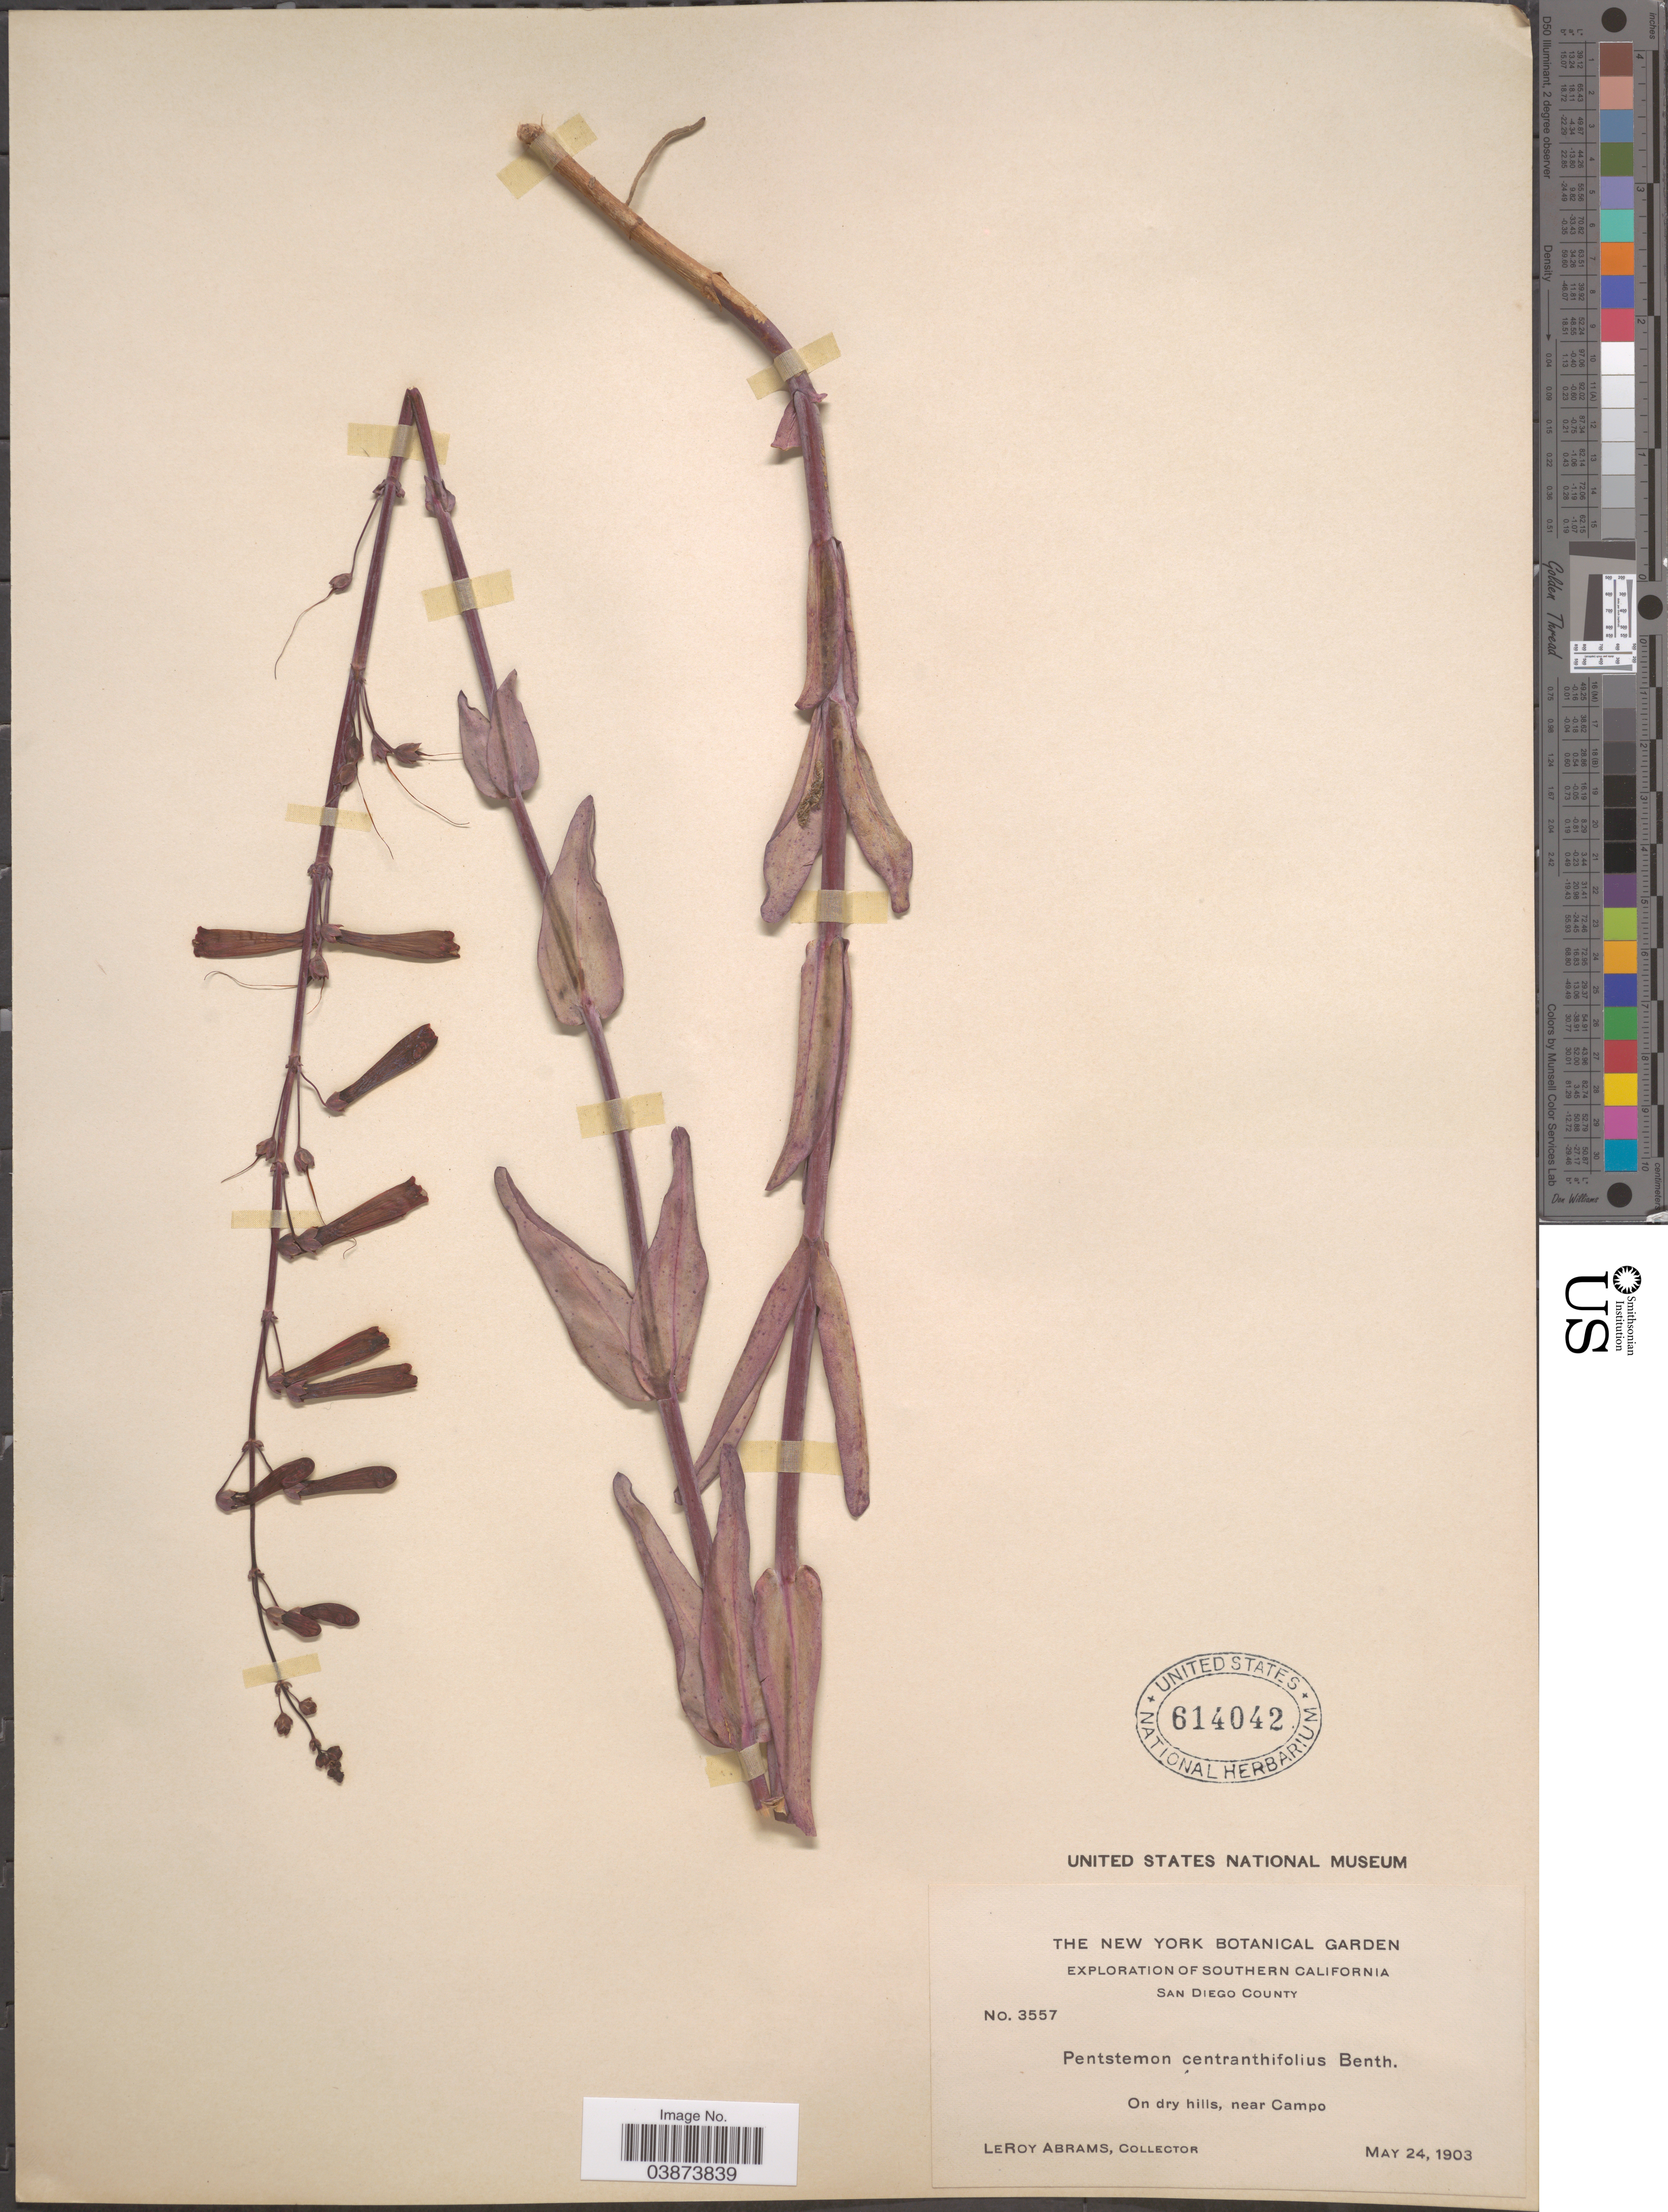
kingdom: Plantae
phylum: Tracheophyta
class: Magnoliopsida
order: Lamiales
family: Plantaginaceae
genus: Penstemon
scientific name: Penstemon centranthifolius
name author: Benth.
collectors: L. Abrams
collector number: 3557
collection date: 1903-05-24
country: United States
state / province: California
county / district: San Diego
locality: Southern California. San Diego County. On dry hills, near Campo.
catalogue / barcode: US 614042